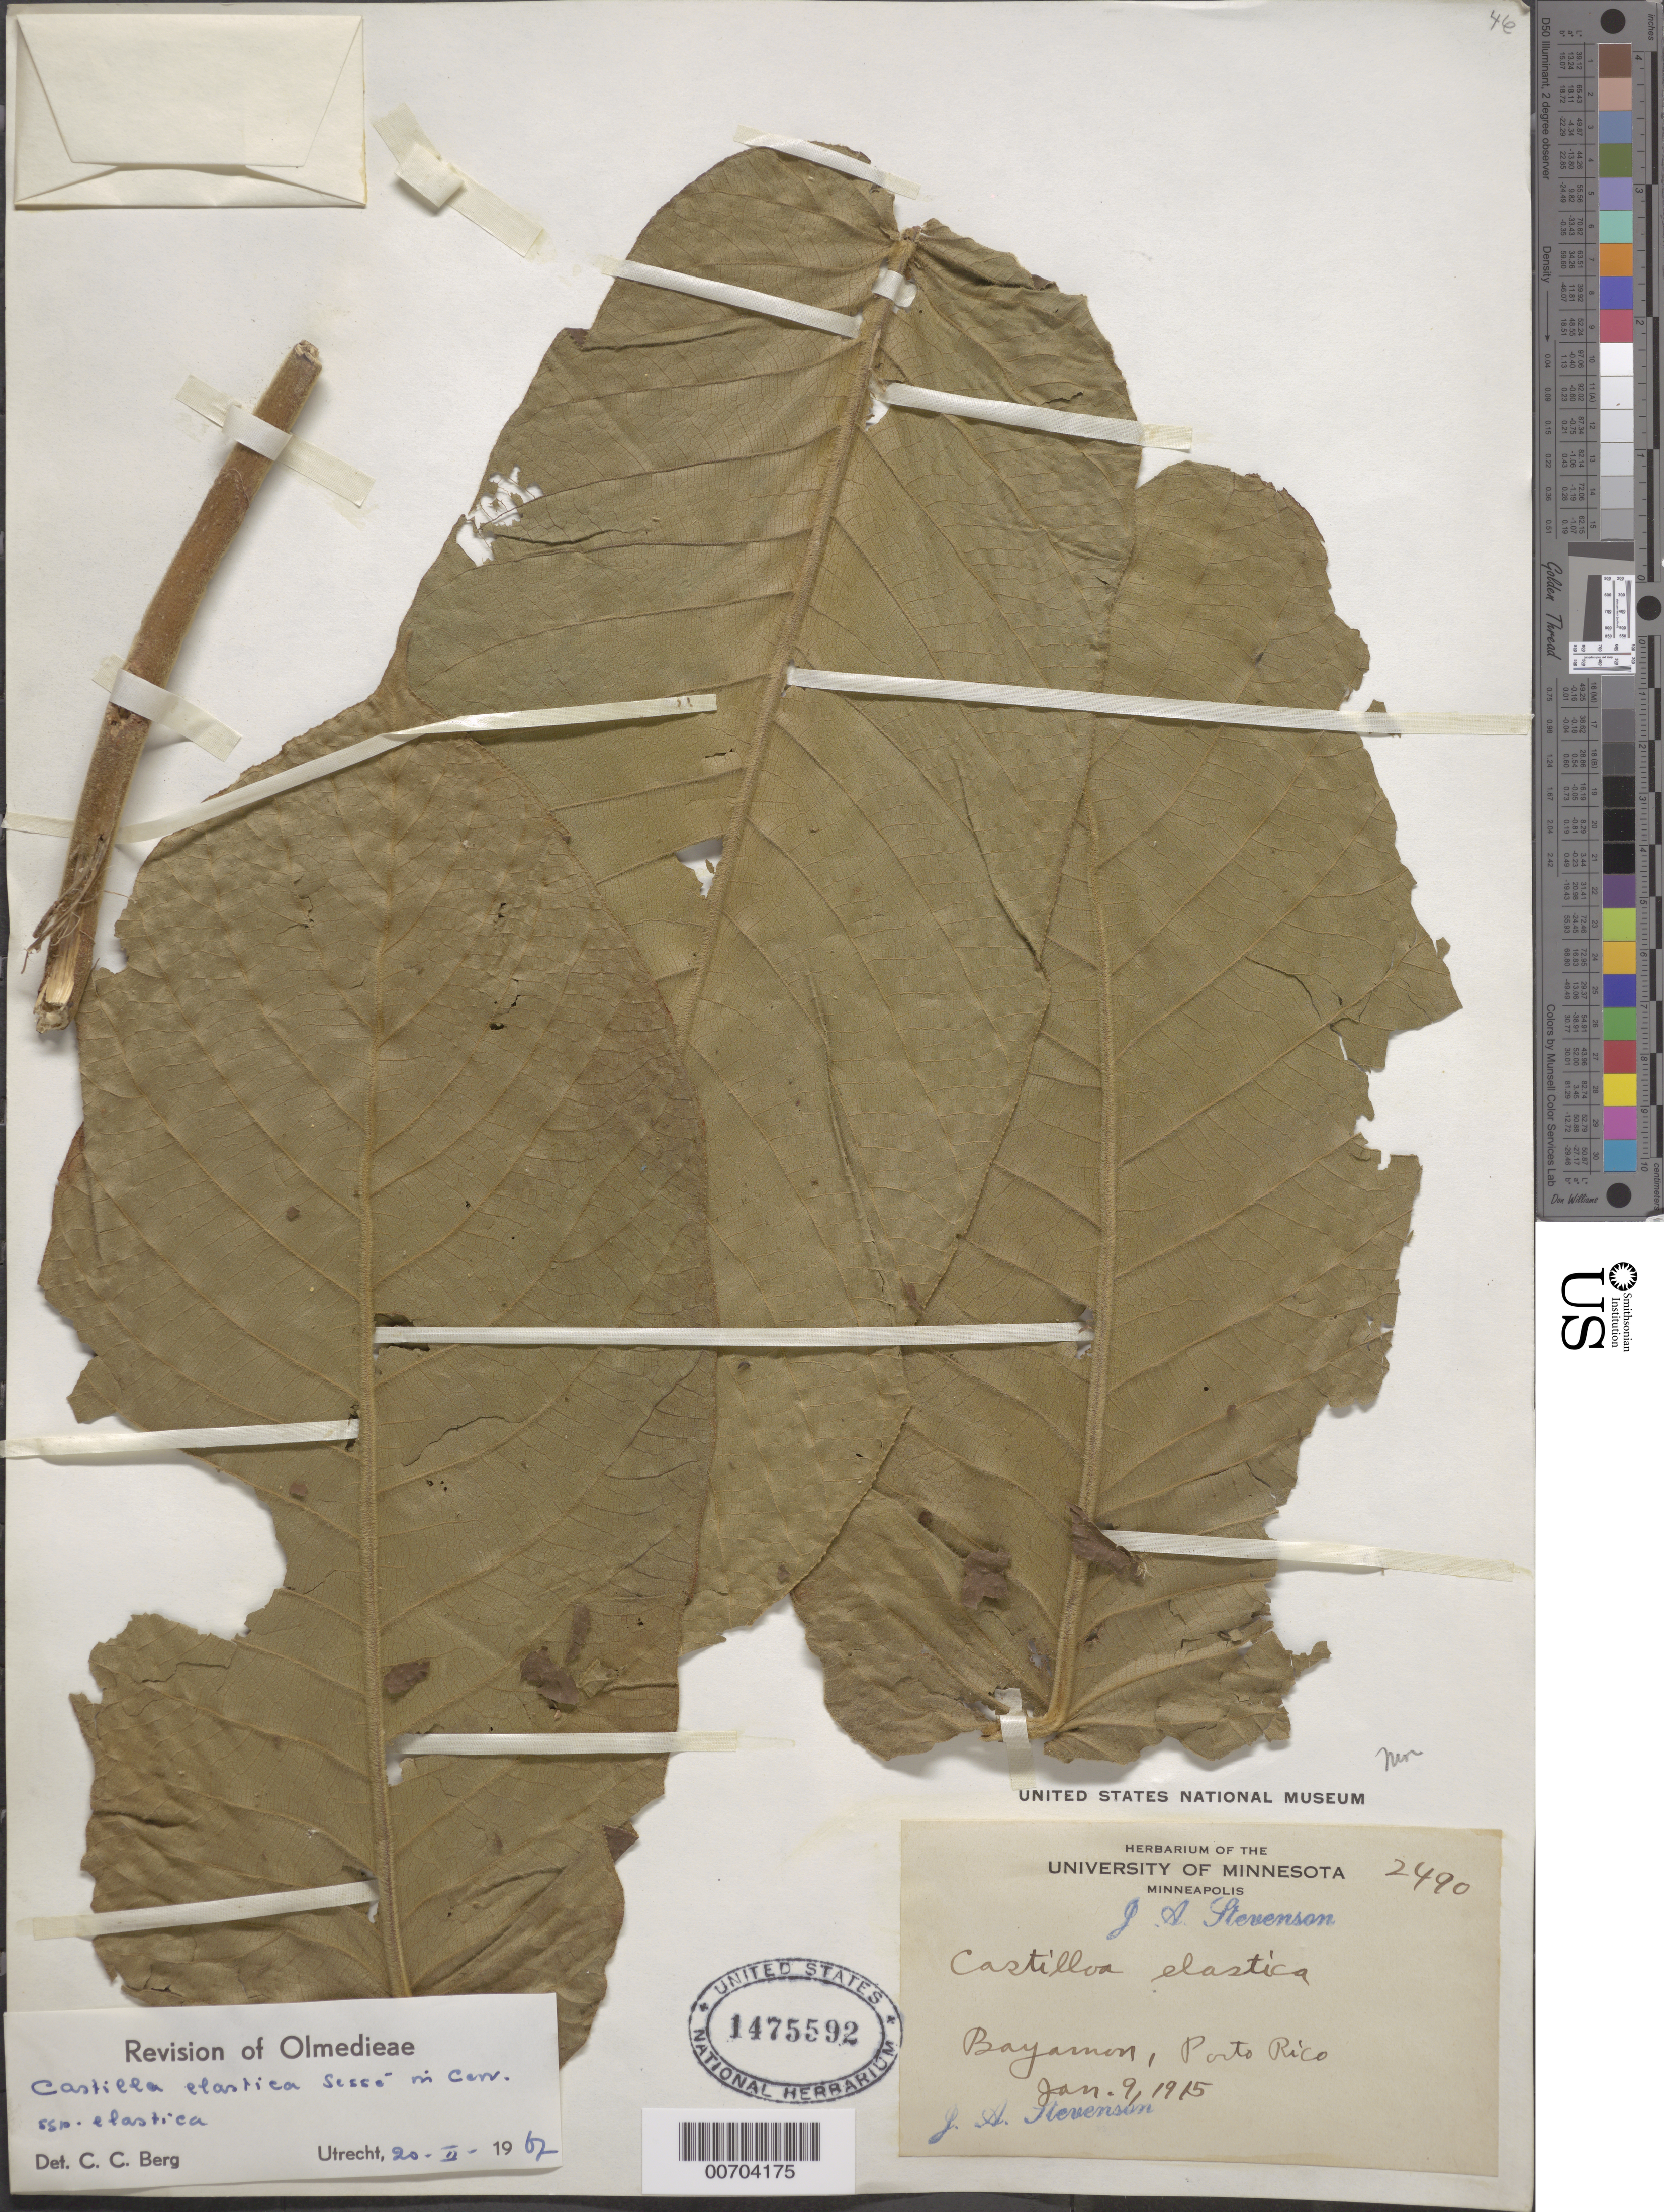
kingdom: Plantae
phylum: Tracheophyta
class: Magnoliopsida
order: Rosales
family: Moraceae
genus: Castilla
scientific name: Castilla elastica var. elastica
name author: Sessé ex Cerv.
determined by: Berg, C. C.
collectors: J. Stevenson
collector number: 2490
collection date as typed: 09 Jan 1915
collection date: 1915-01-09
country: Puerto Rico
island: Greater Antilles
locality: Bayamon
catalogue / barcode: US 1475592